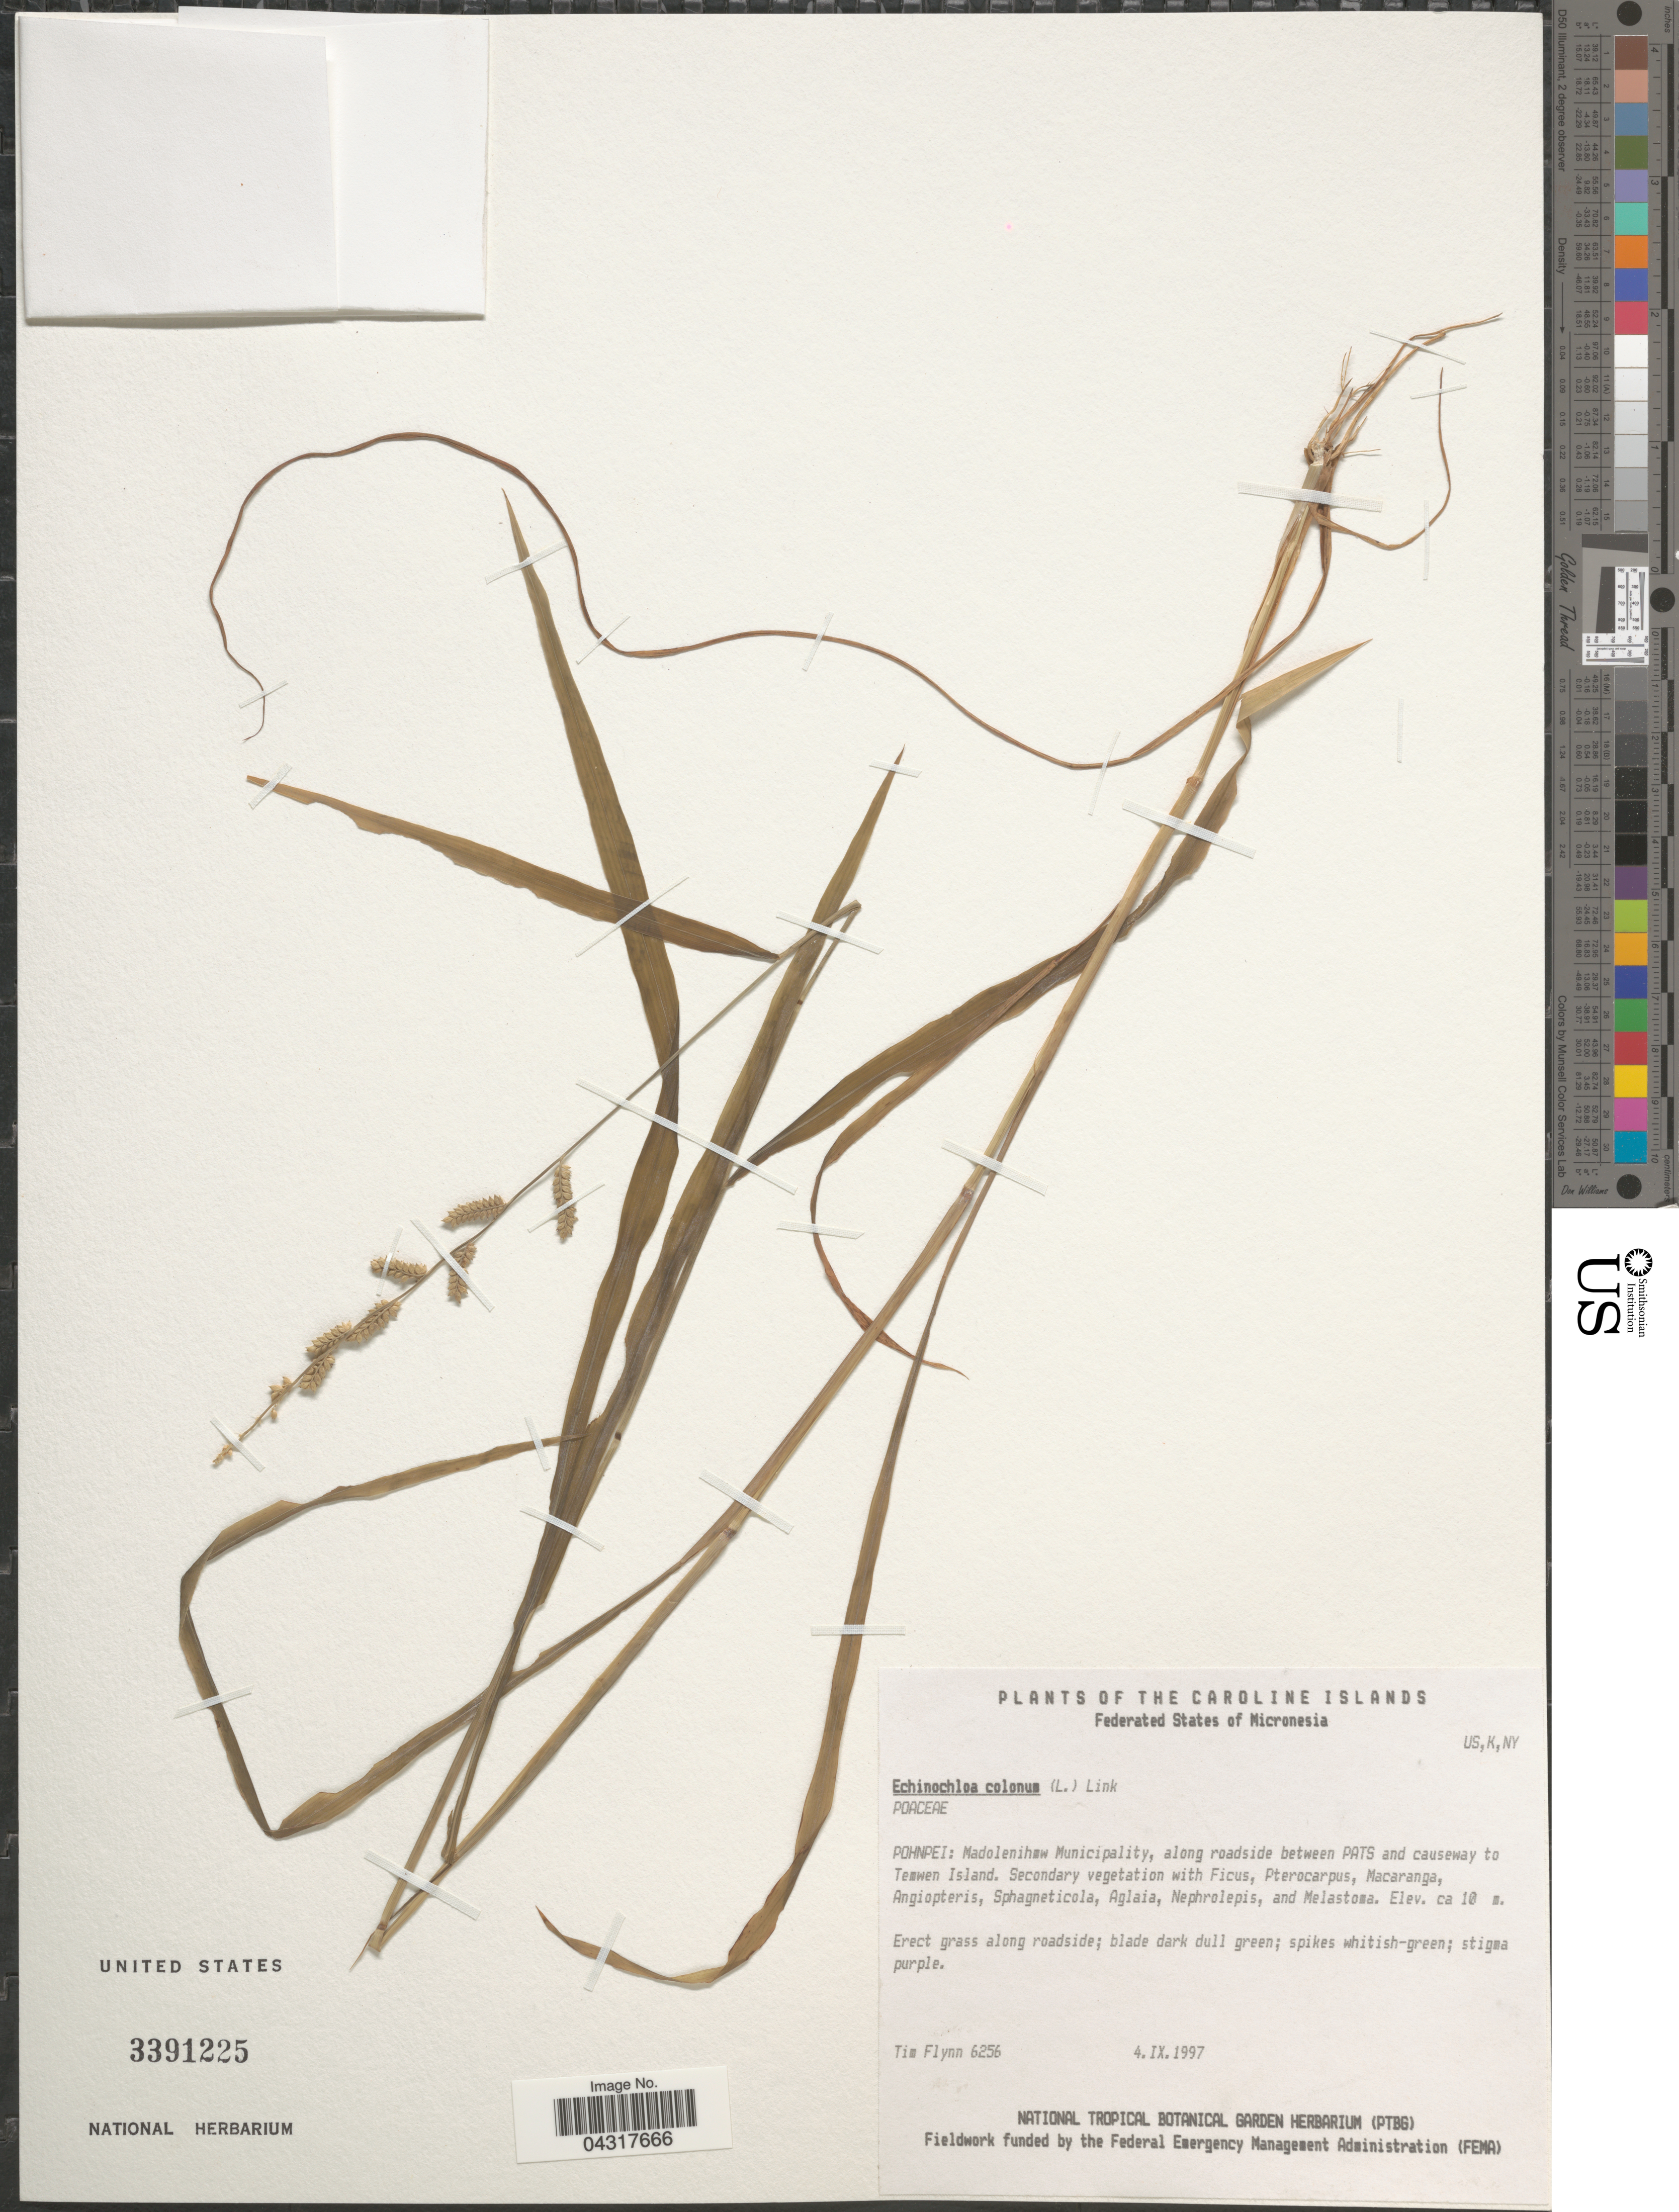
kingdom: Plantae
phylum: Tracheophyta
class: Liliopsida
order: Poales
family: Poaceae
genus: Echinochloa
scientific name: Echinochloa colona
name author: (L.) Link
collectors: T. W. Flynn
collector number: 6256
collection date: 1997-09-04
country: Micronesia, Federated States of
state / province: Pohnpei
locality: Caroline Islands. Madolenihmw Municipality, along roadside between PATS and causeway to Temwen Island.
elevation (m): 10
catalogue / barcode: US 3391225